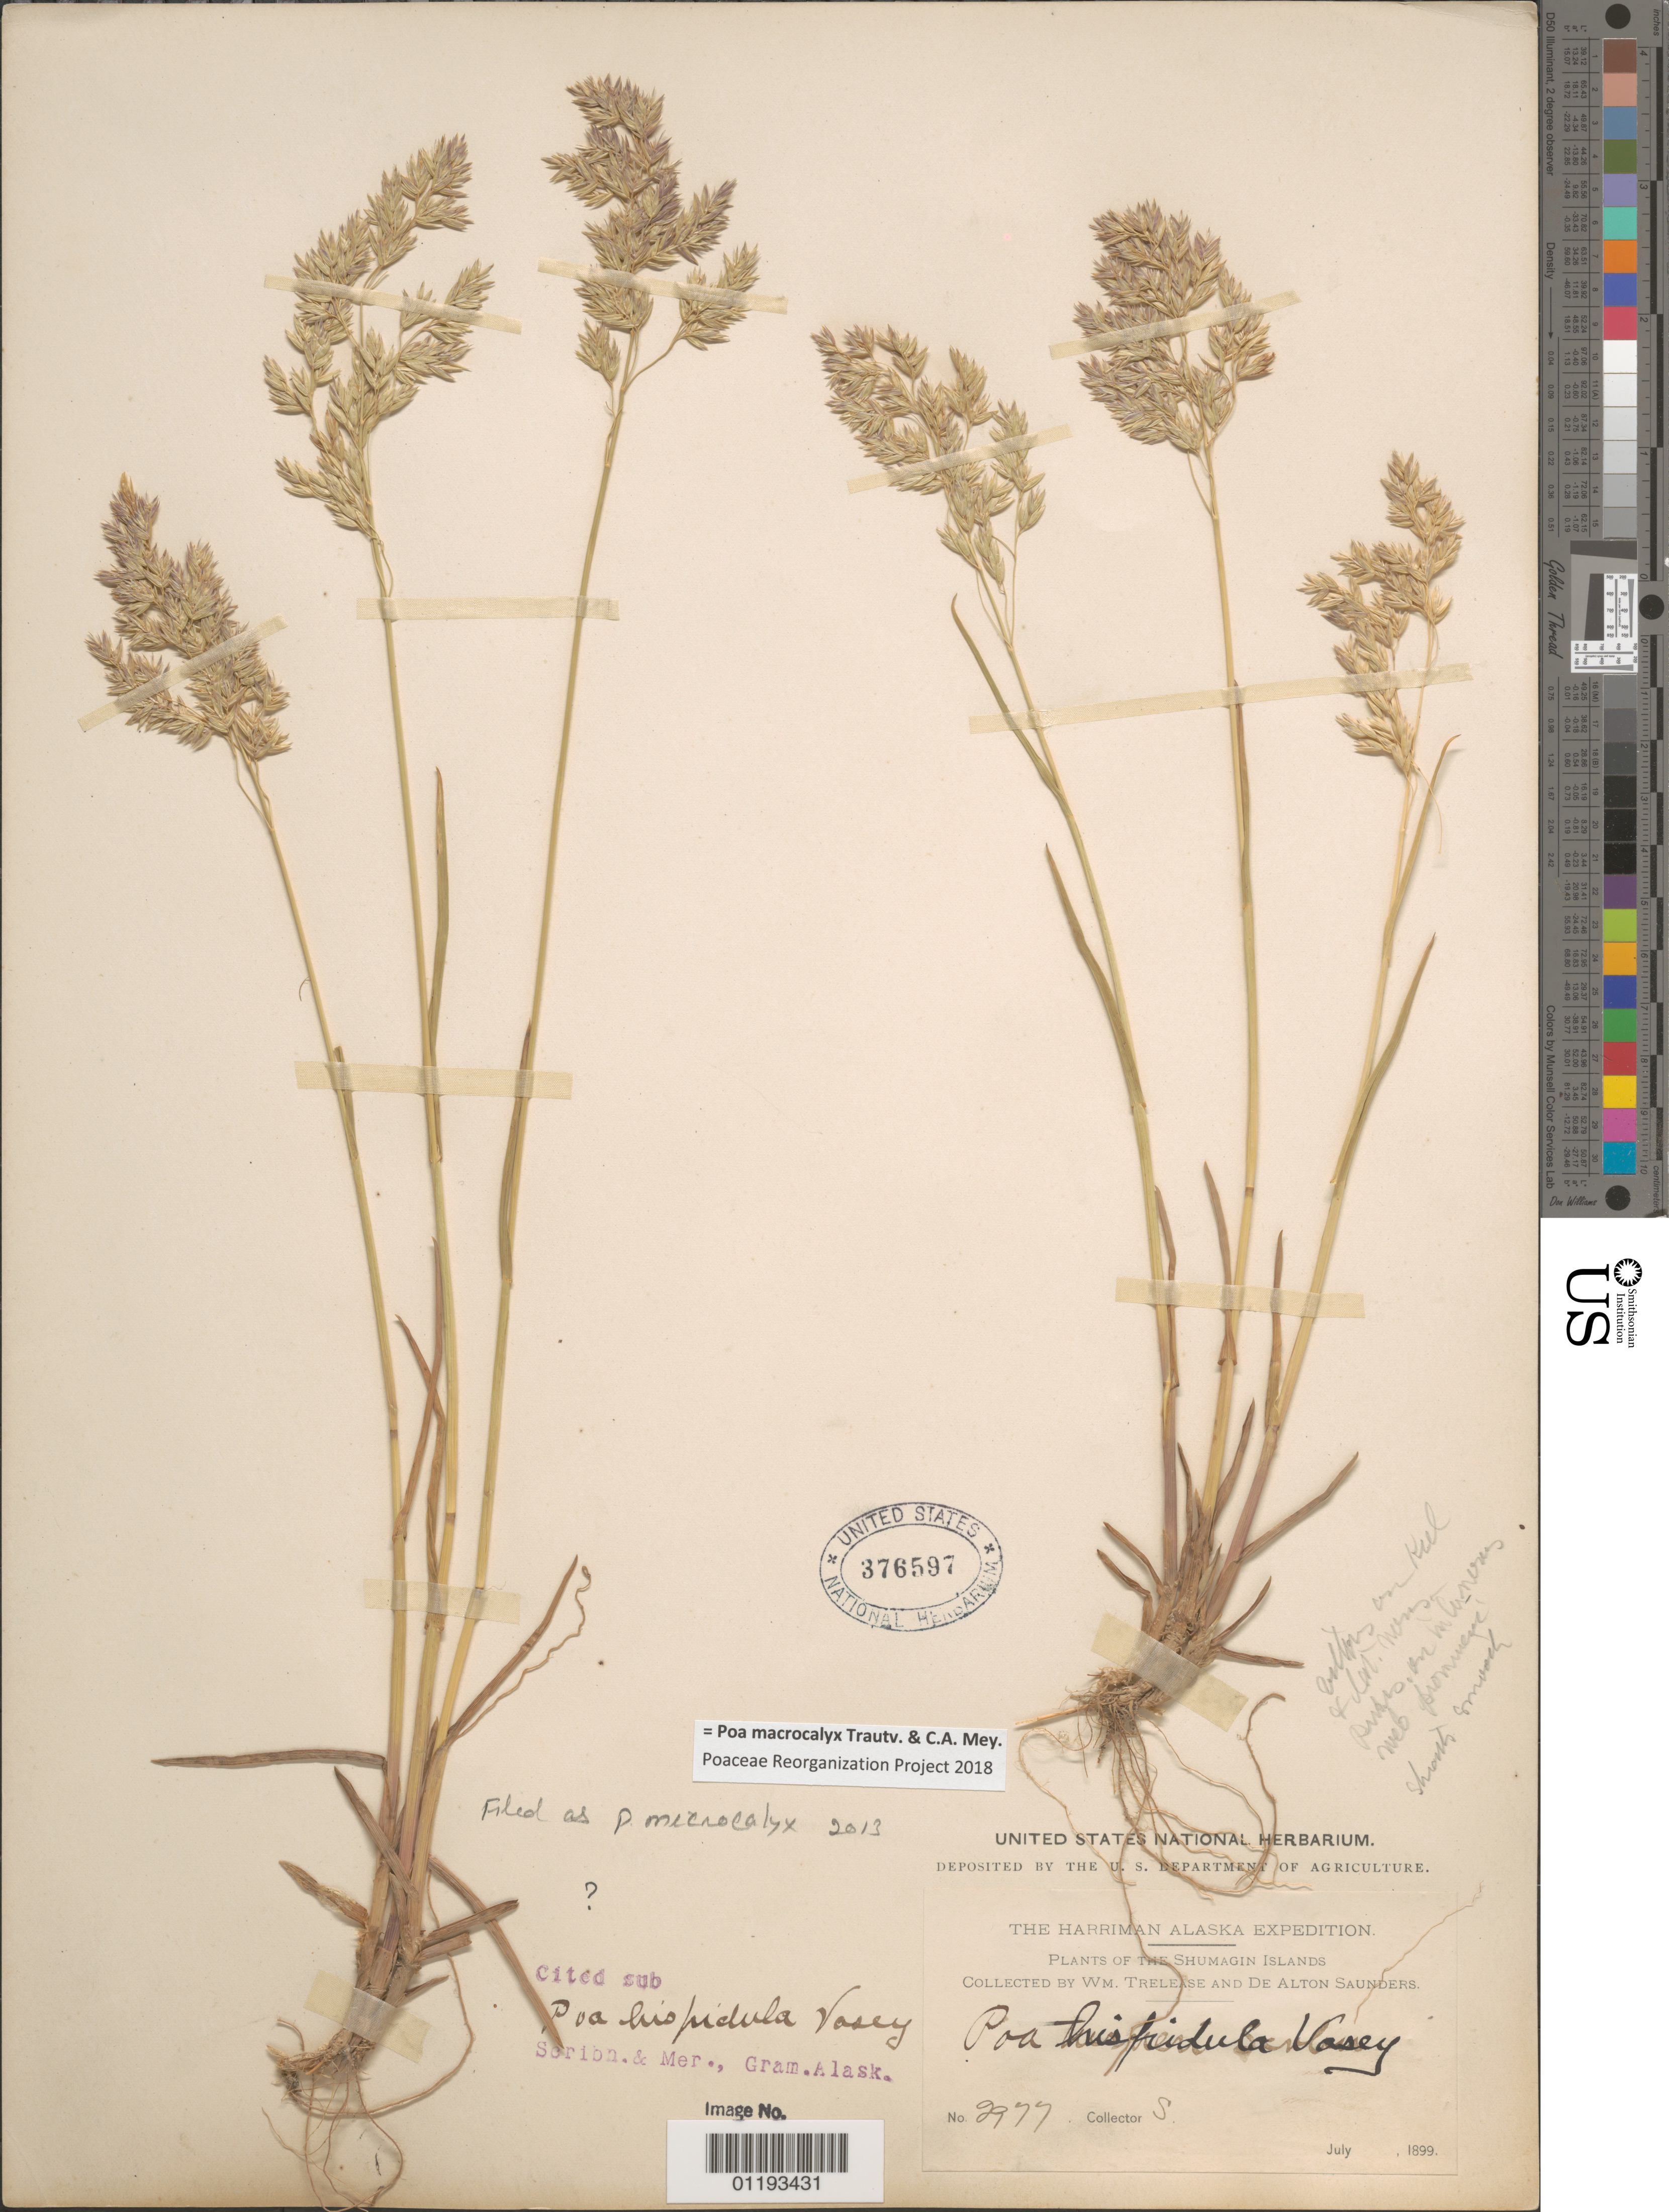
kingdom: Plantae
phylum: Tracheophyta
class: Liliopsida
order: Poales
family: Poaceae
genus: Poa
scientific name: Poa macrocalyx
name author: Trautv. & C.A. Mey.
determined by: Poaceae Reorganization Project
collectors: W. Trelease & D. A. Saunders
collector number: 2977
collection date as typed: Jul 1899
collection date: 1899-07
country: United States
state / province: Alaska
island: Shumagin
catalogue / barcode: US 376597